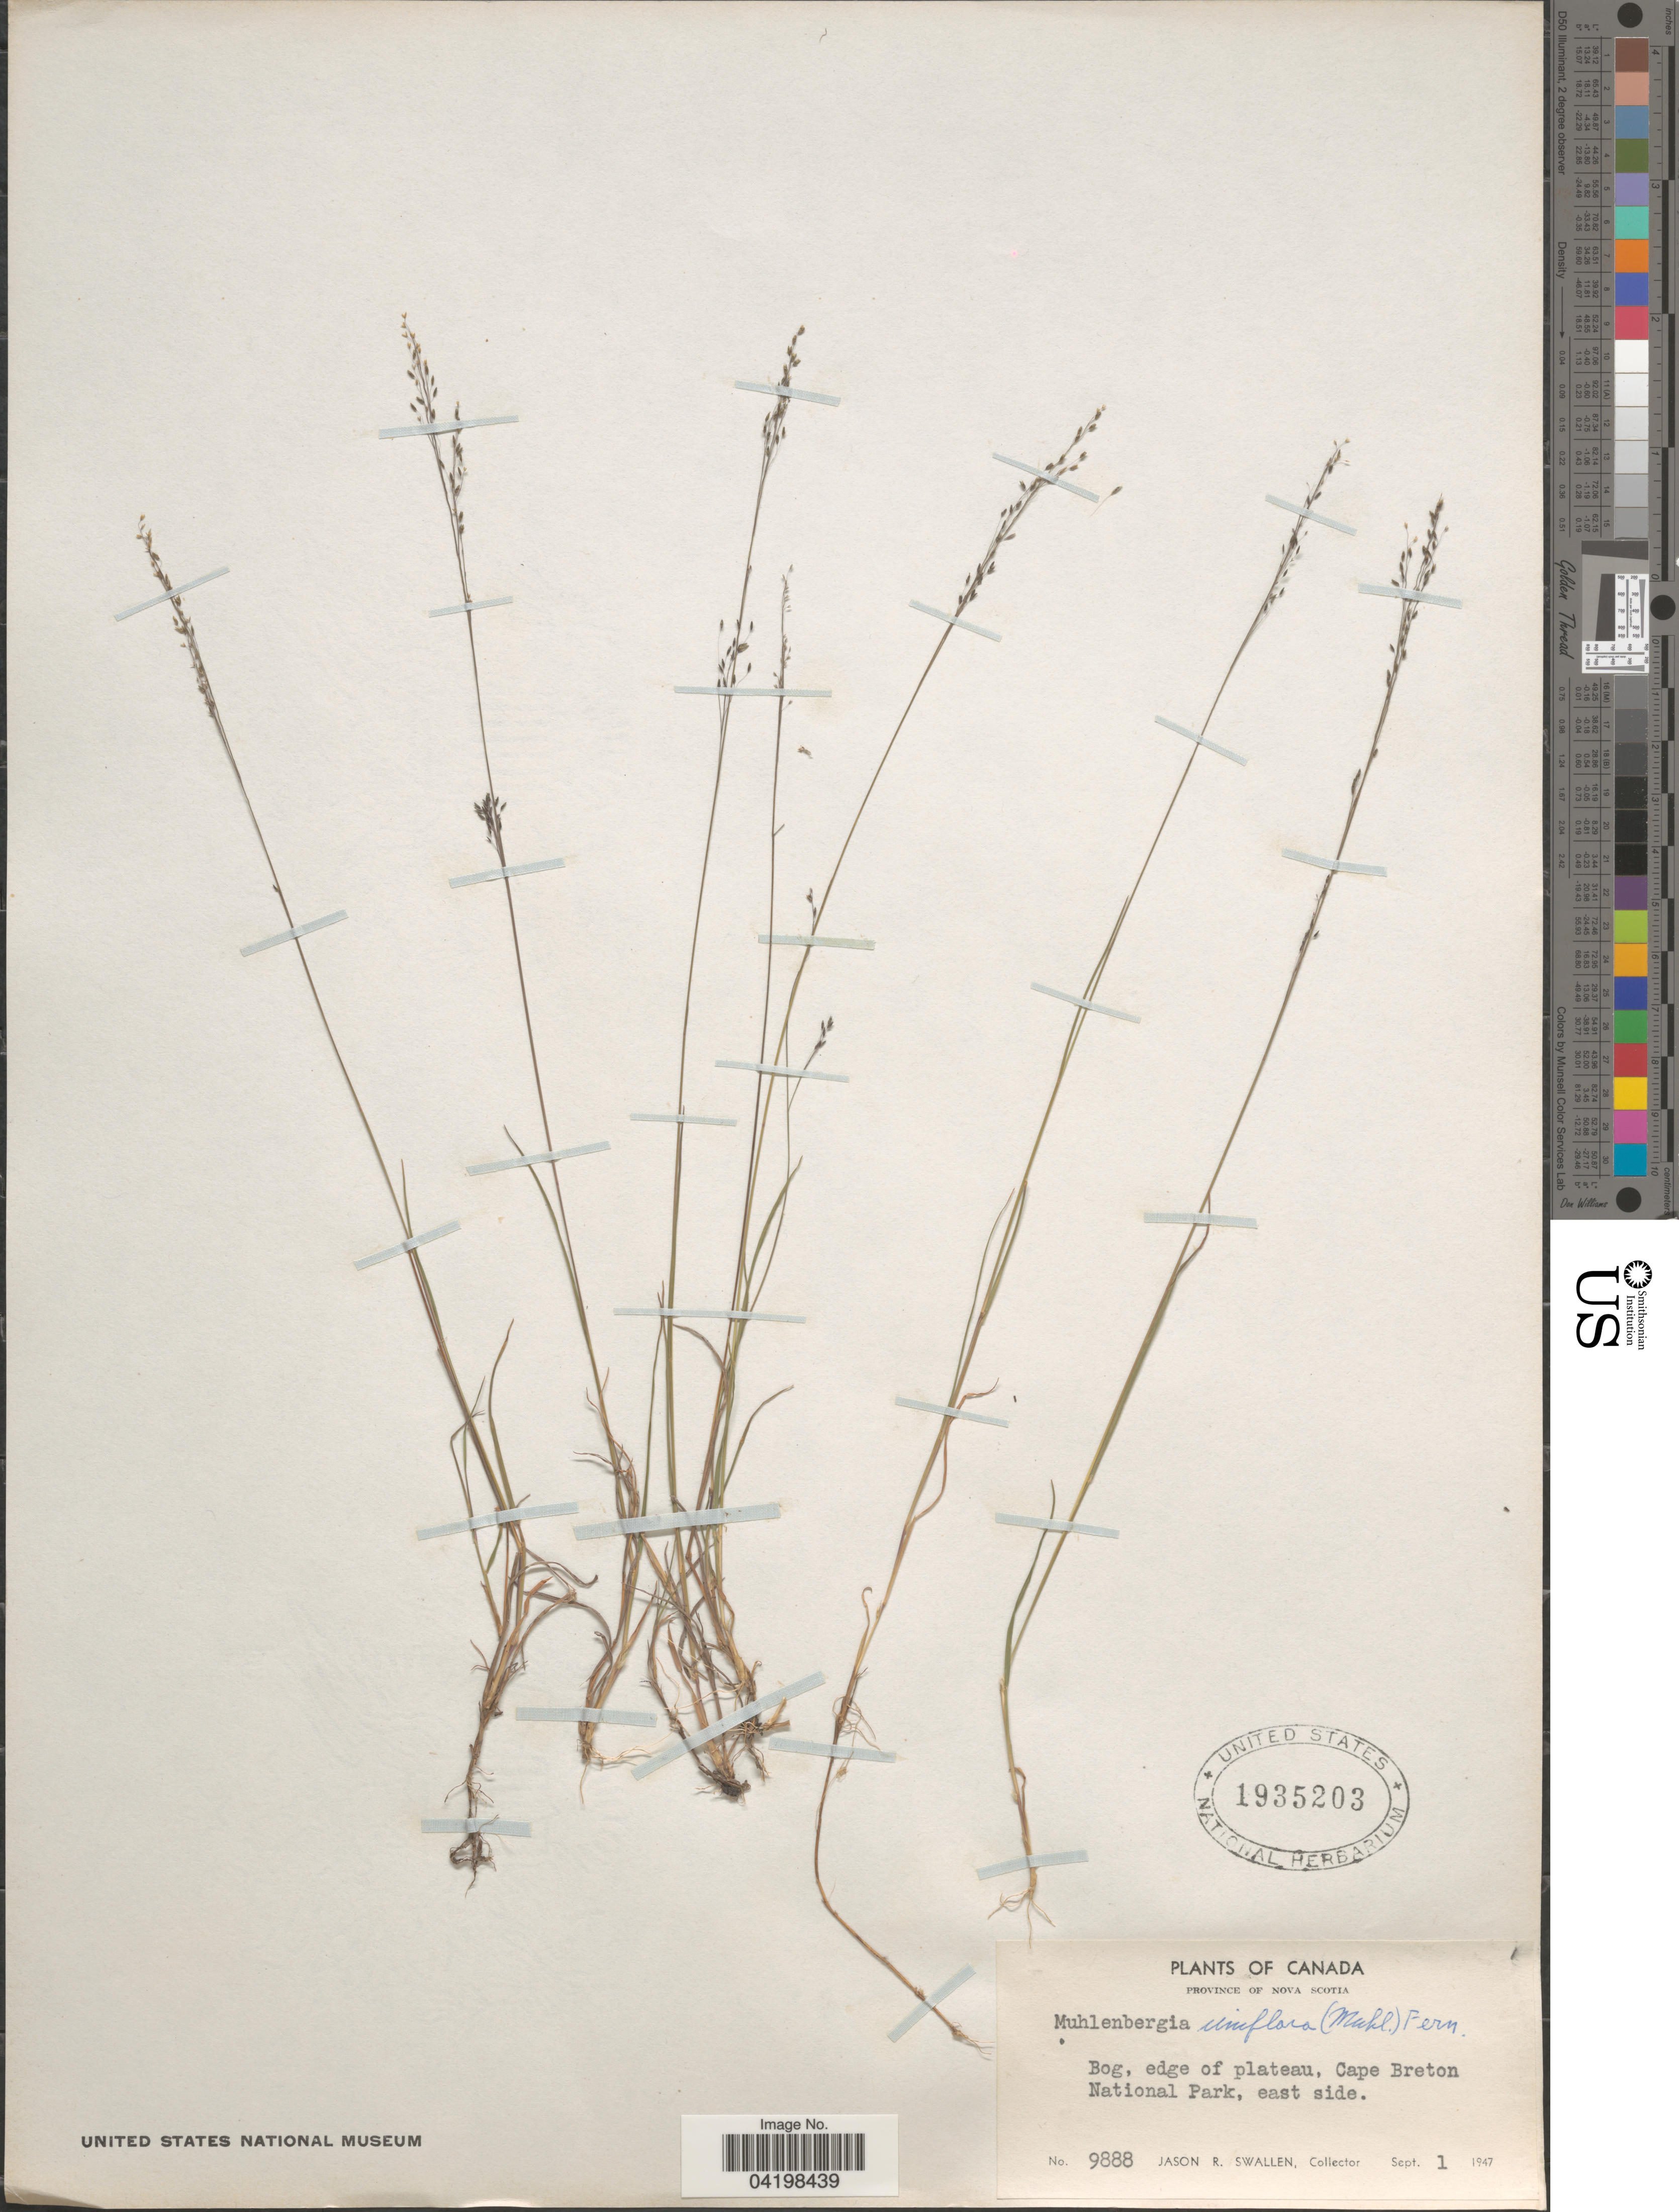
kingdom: Plantae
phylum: Tracheophyta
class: Liliopsida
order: Poales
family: Poaceae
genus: Muhlenbergia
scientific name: Muhlenbergia uniflora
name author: (Muhl.) Fernald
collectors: J. R. Swallen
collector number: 9888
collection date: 1947-09-01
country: Canada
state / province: Nova Scotia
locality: Edge of plateau, Cape Breton National Park, east side.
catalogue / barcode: US 1935203